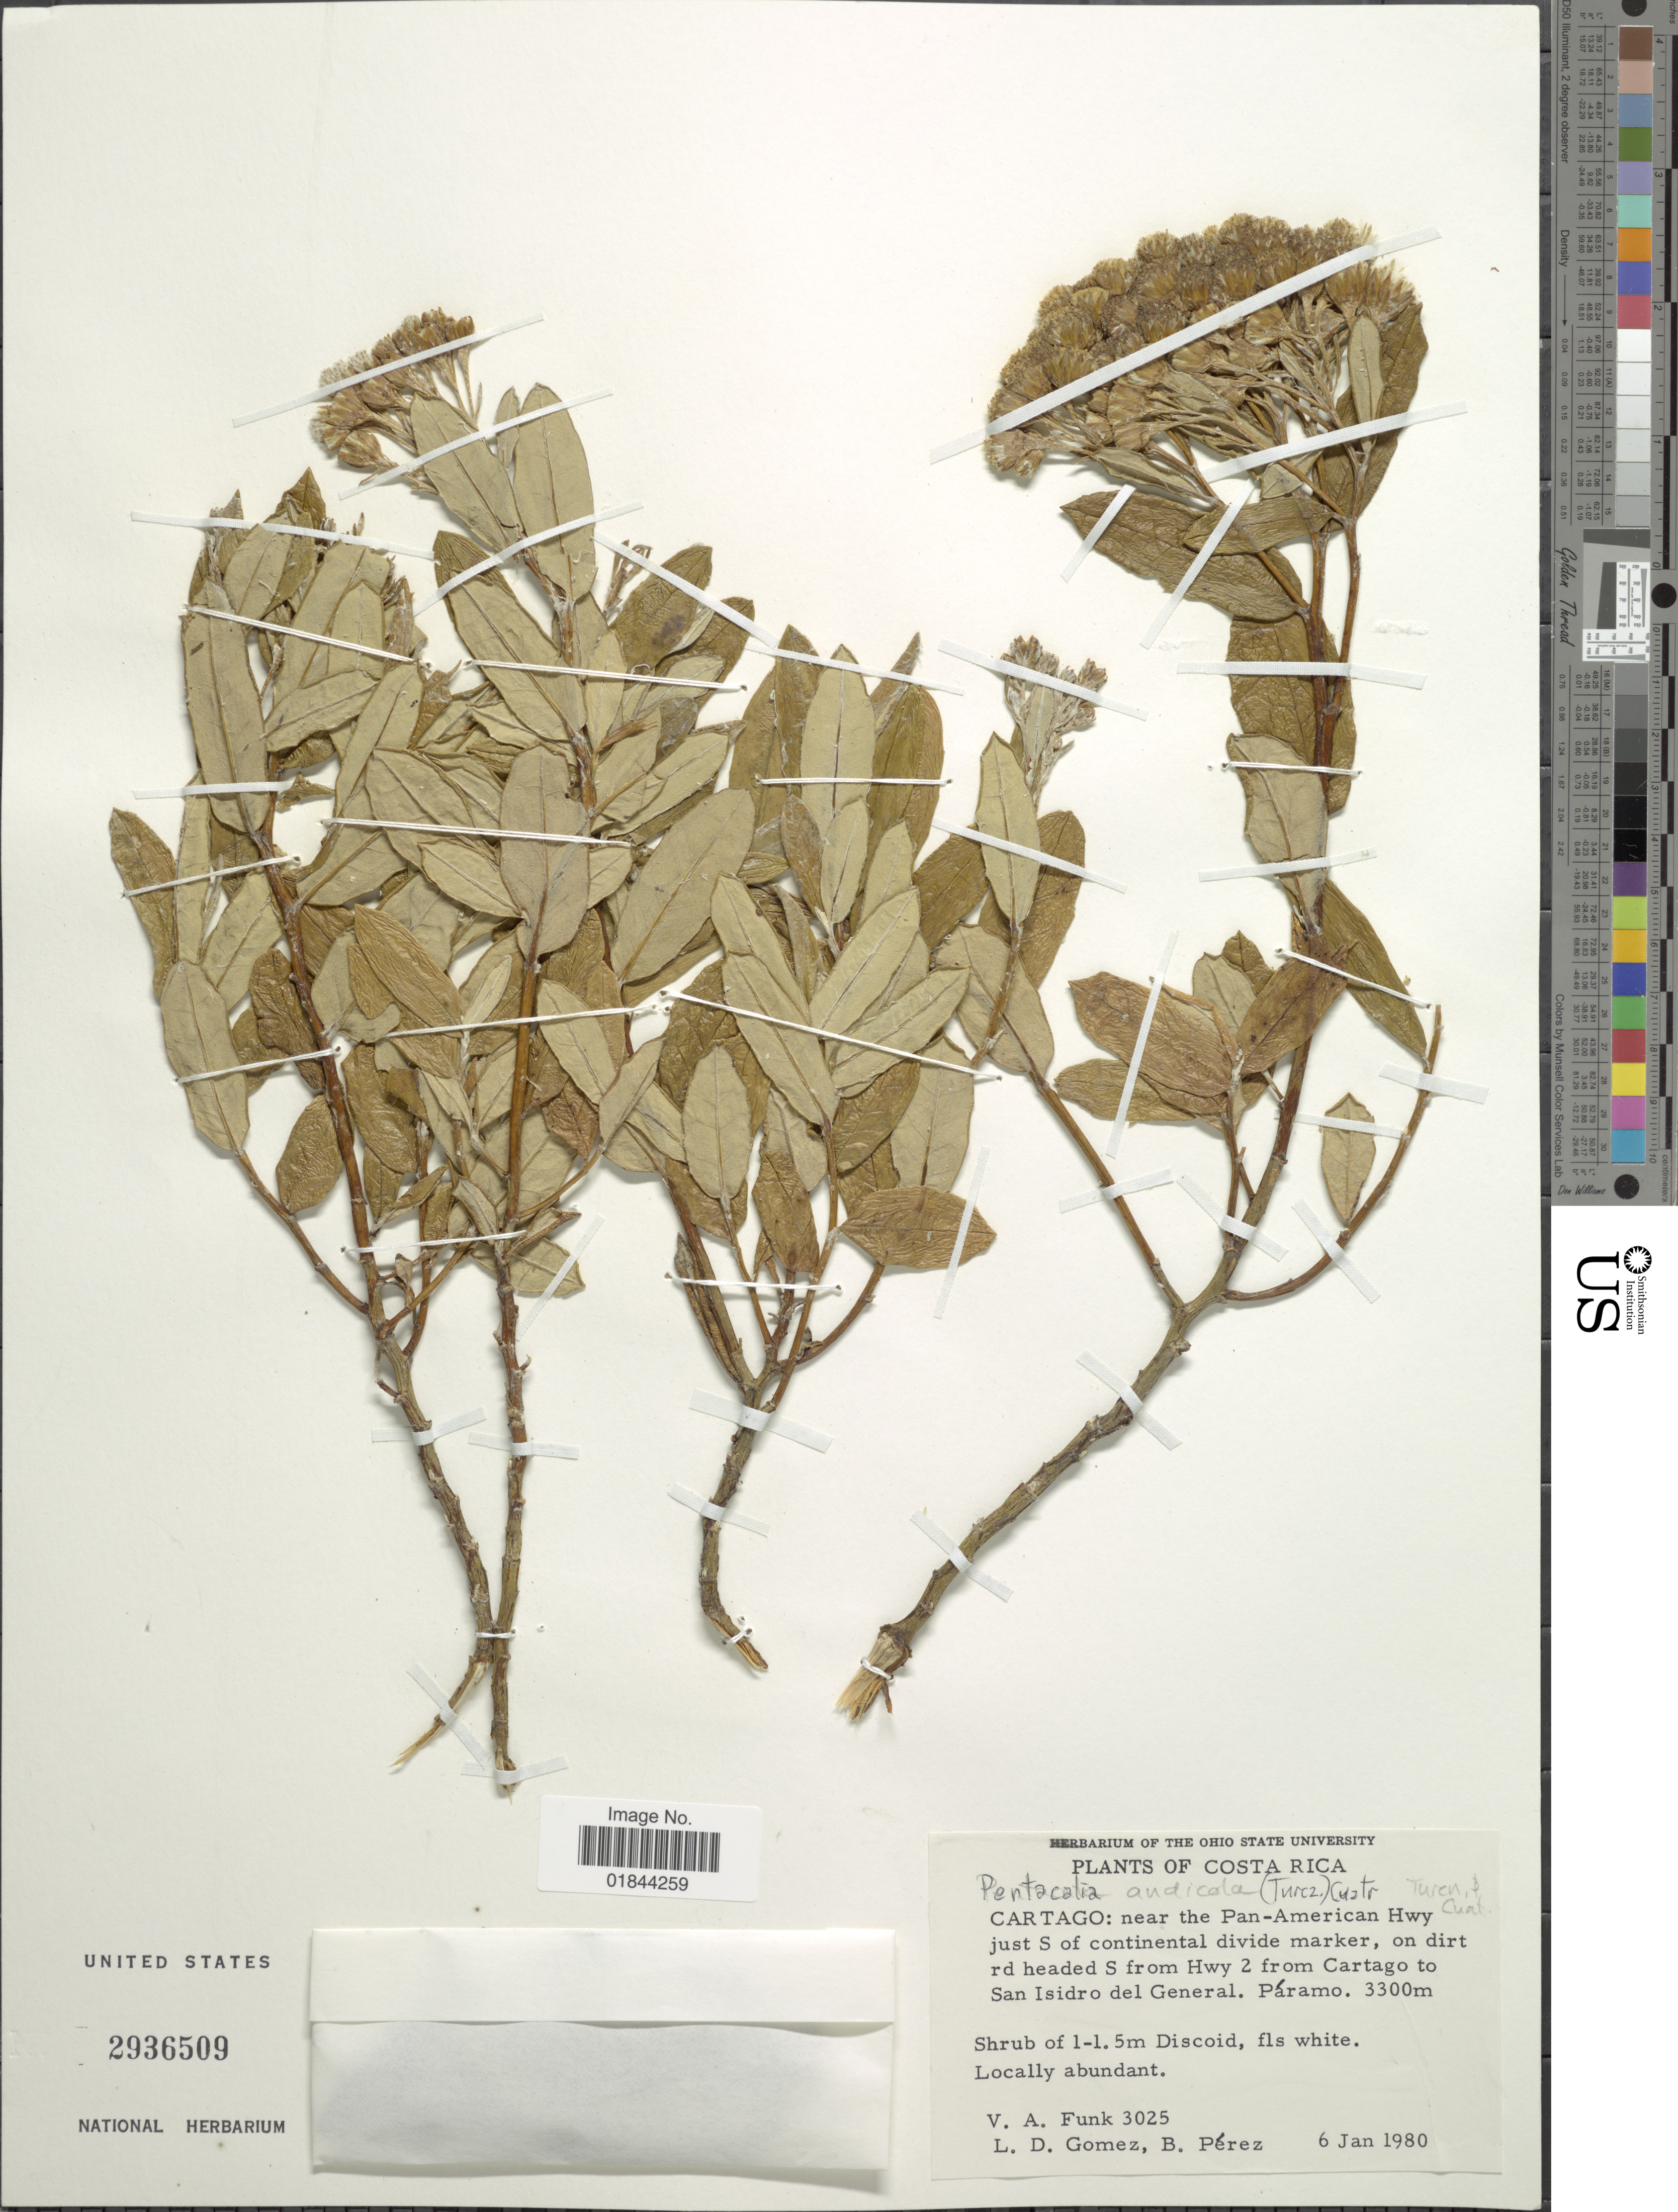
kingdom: Plantae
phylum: Tracheophyta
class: Magnoliopsida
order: Asterales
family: Asteraceae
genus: Pentacalia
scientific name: Pentacalia andicola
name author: (Turcz.) Cuatrec.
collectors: V. Funk, L. Gomez & B. Pérez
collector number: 3025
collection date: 1980-01-06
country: Costa Rica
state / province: Cartago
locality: Near the Pan-American Hwy just S of continental divide marker, on dirt rd headed S from Hwy 2 from Cartago to San Isidro del General. Paramo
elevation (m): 3300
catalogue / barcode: US 2936509